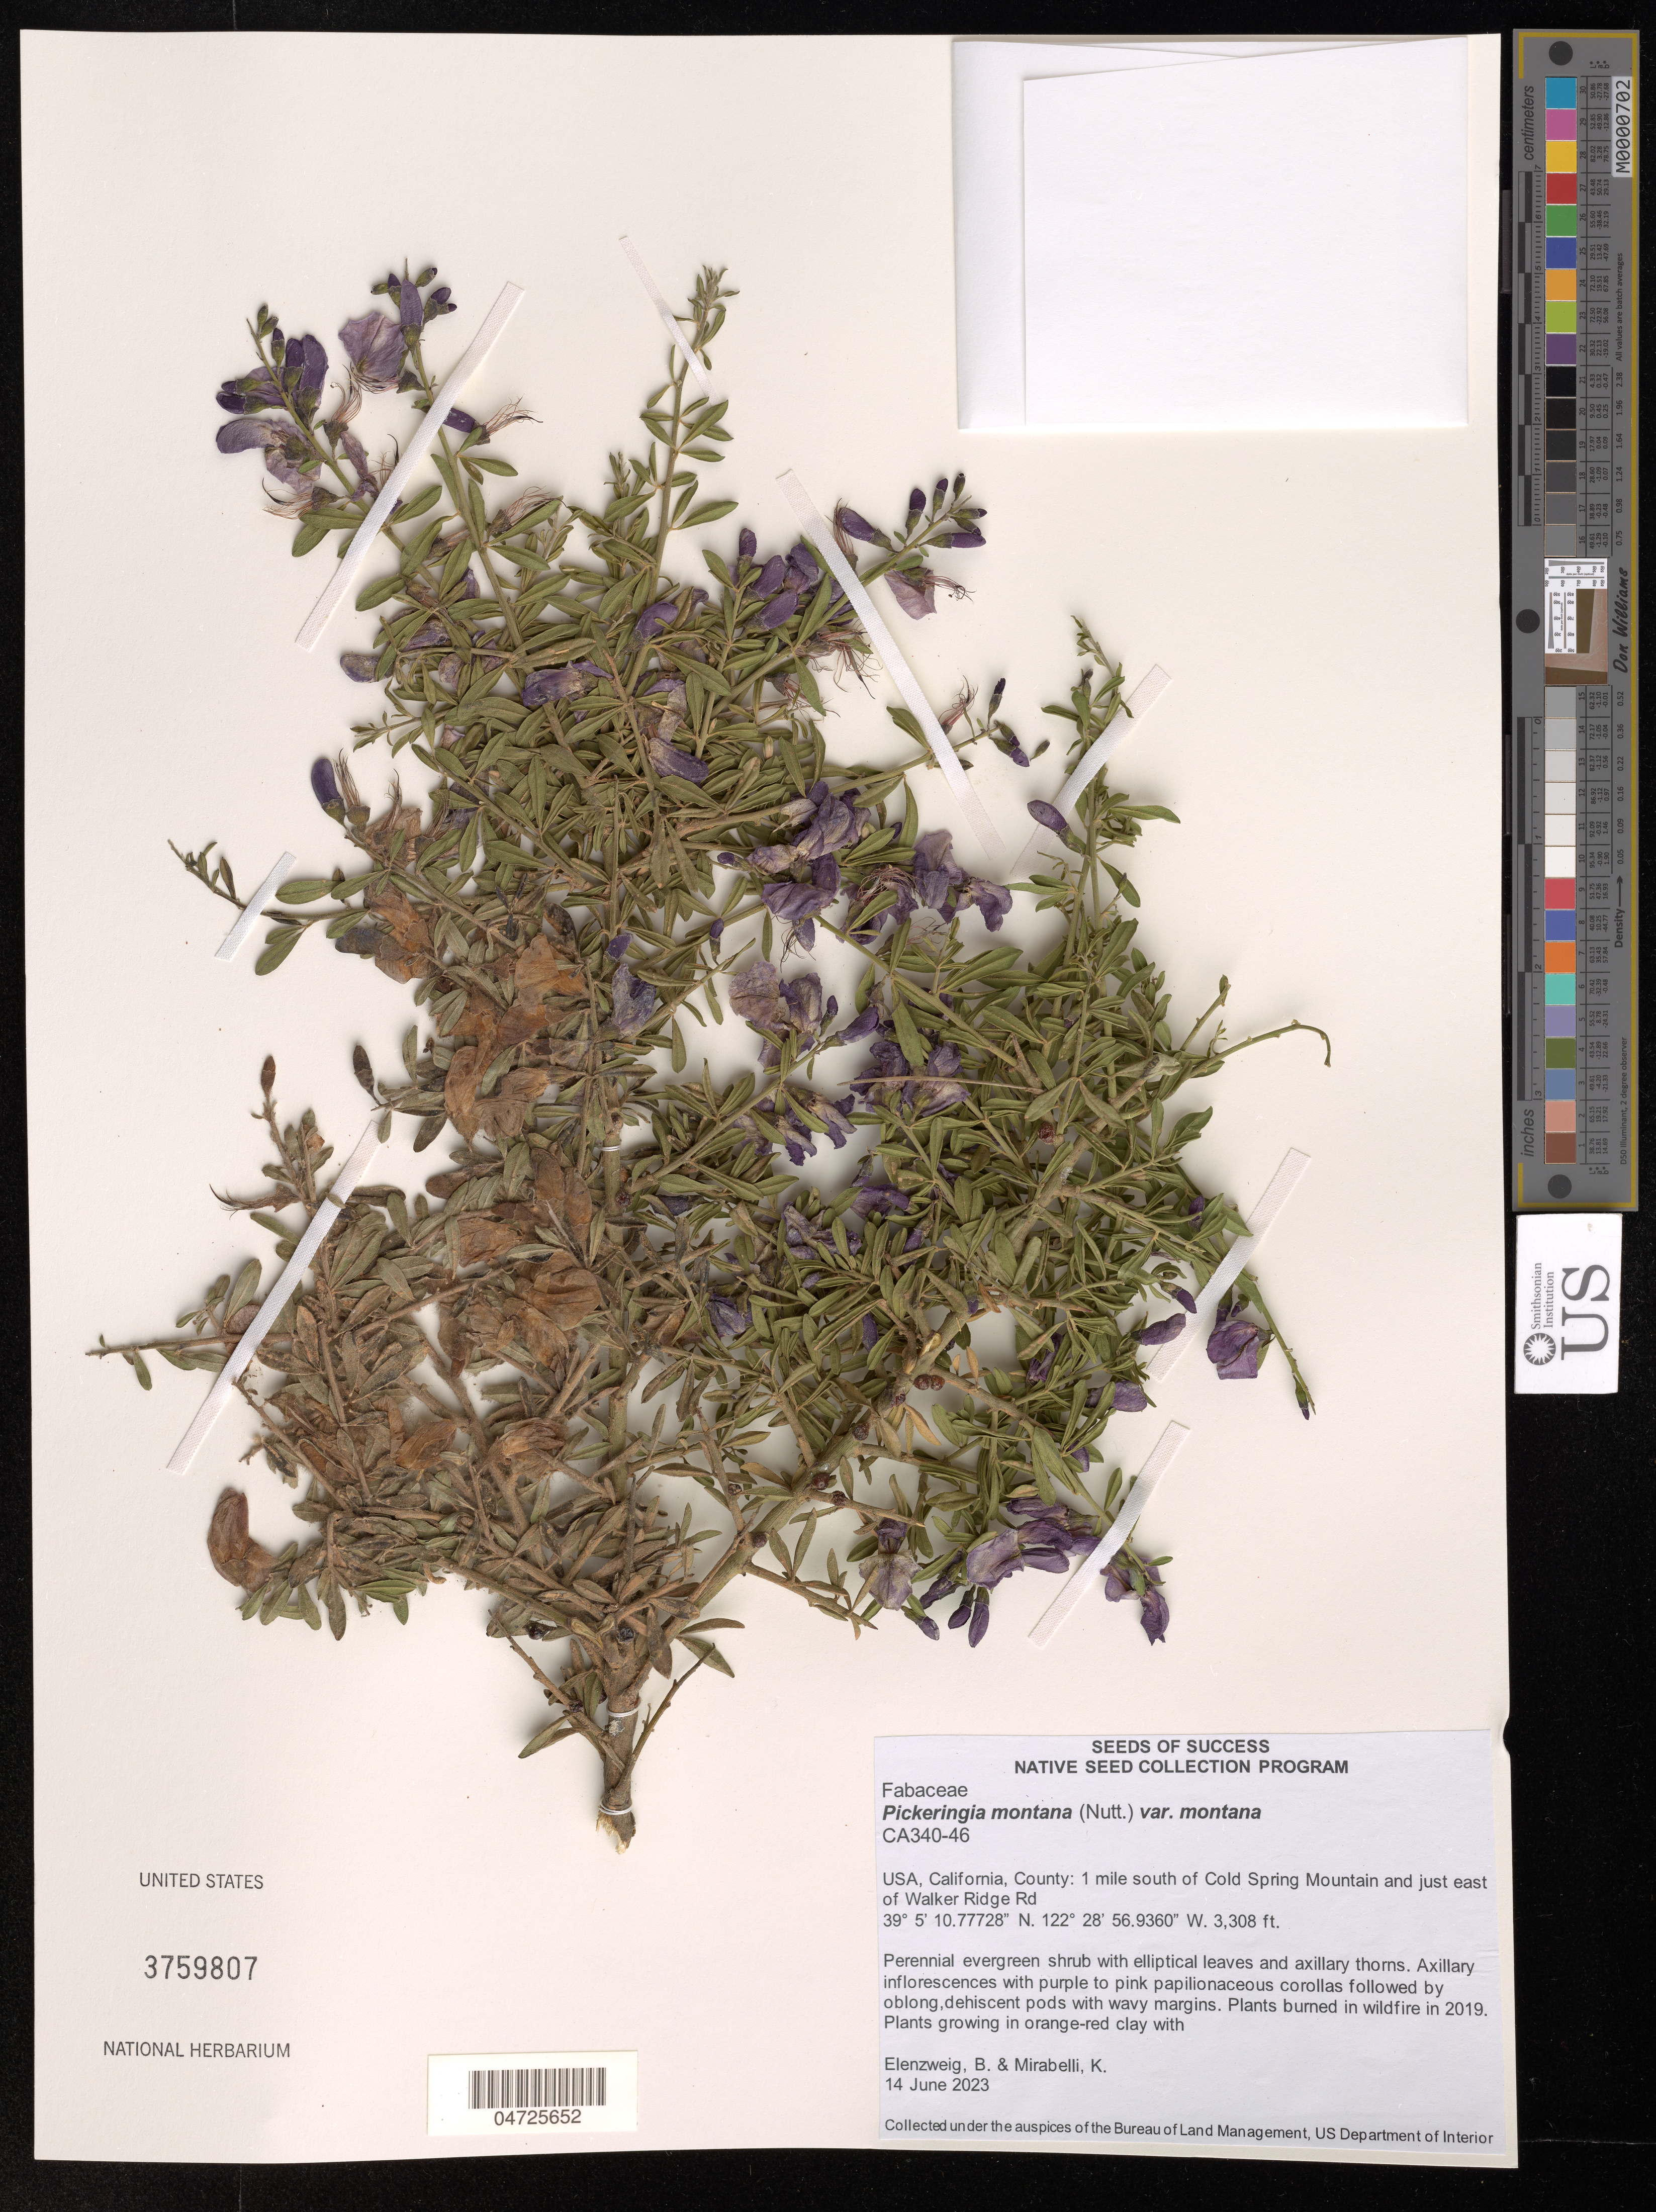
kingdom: Plantae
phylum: Tracheophyta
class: Magnoliopsida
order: Fabales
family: Fabaceae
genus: Pickeringia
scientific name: Pickeringia montana var. montana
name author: (Nutt.)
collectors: B. Elenzweig & K. Mirabelli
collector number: CA340-46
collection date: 2023-06-14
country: United States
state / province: California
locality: County: 1 mile south of Cold Spring Mountain and just east of Walker Ridge Rd.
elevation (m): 1008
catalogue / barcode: US 3759807